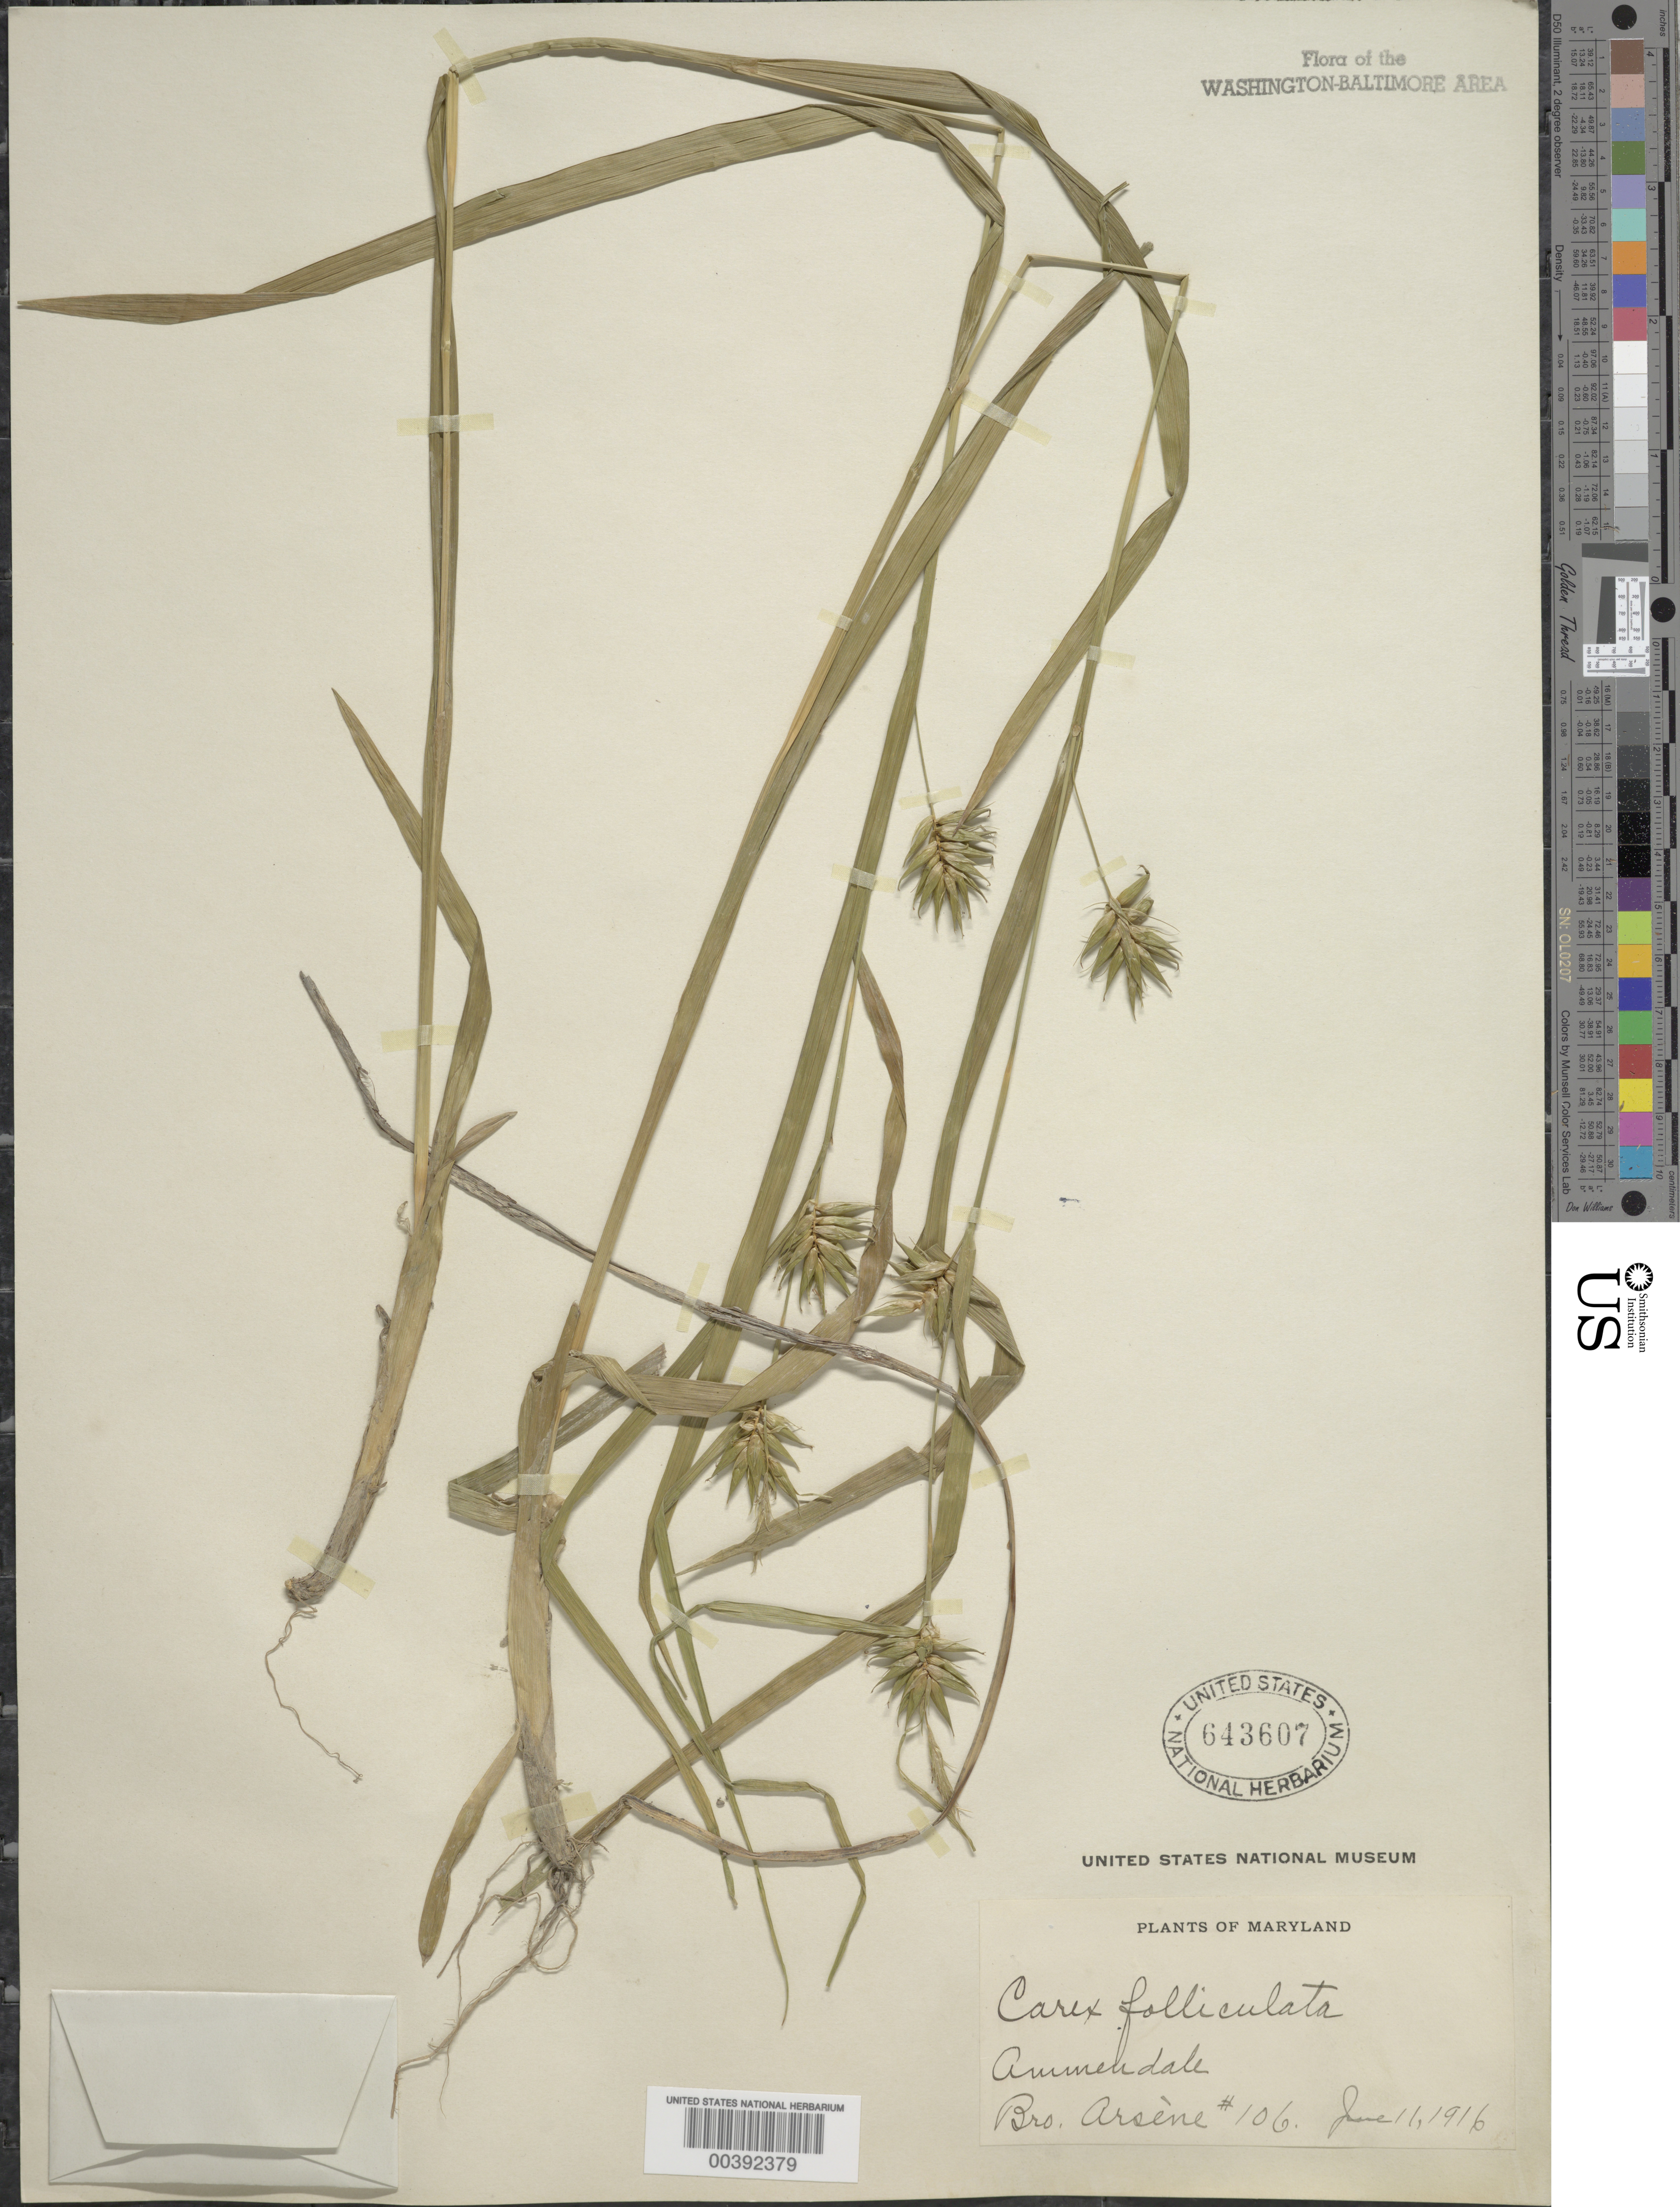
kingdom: Plantae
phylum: Tracheophyta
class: Liliopsida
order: Poales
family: Cyperaceae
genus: Carex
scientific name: Carex folliculata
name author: L.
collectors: Bro. G. Arsène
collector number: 106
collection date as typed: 11 Jun 1916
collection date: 1916-06-11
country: United States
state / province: Maryland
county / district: Prince George's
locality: Ammendale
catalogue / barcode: US 643607